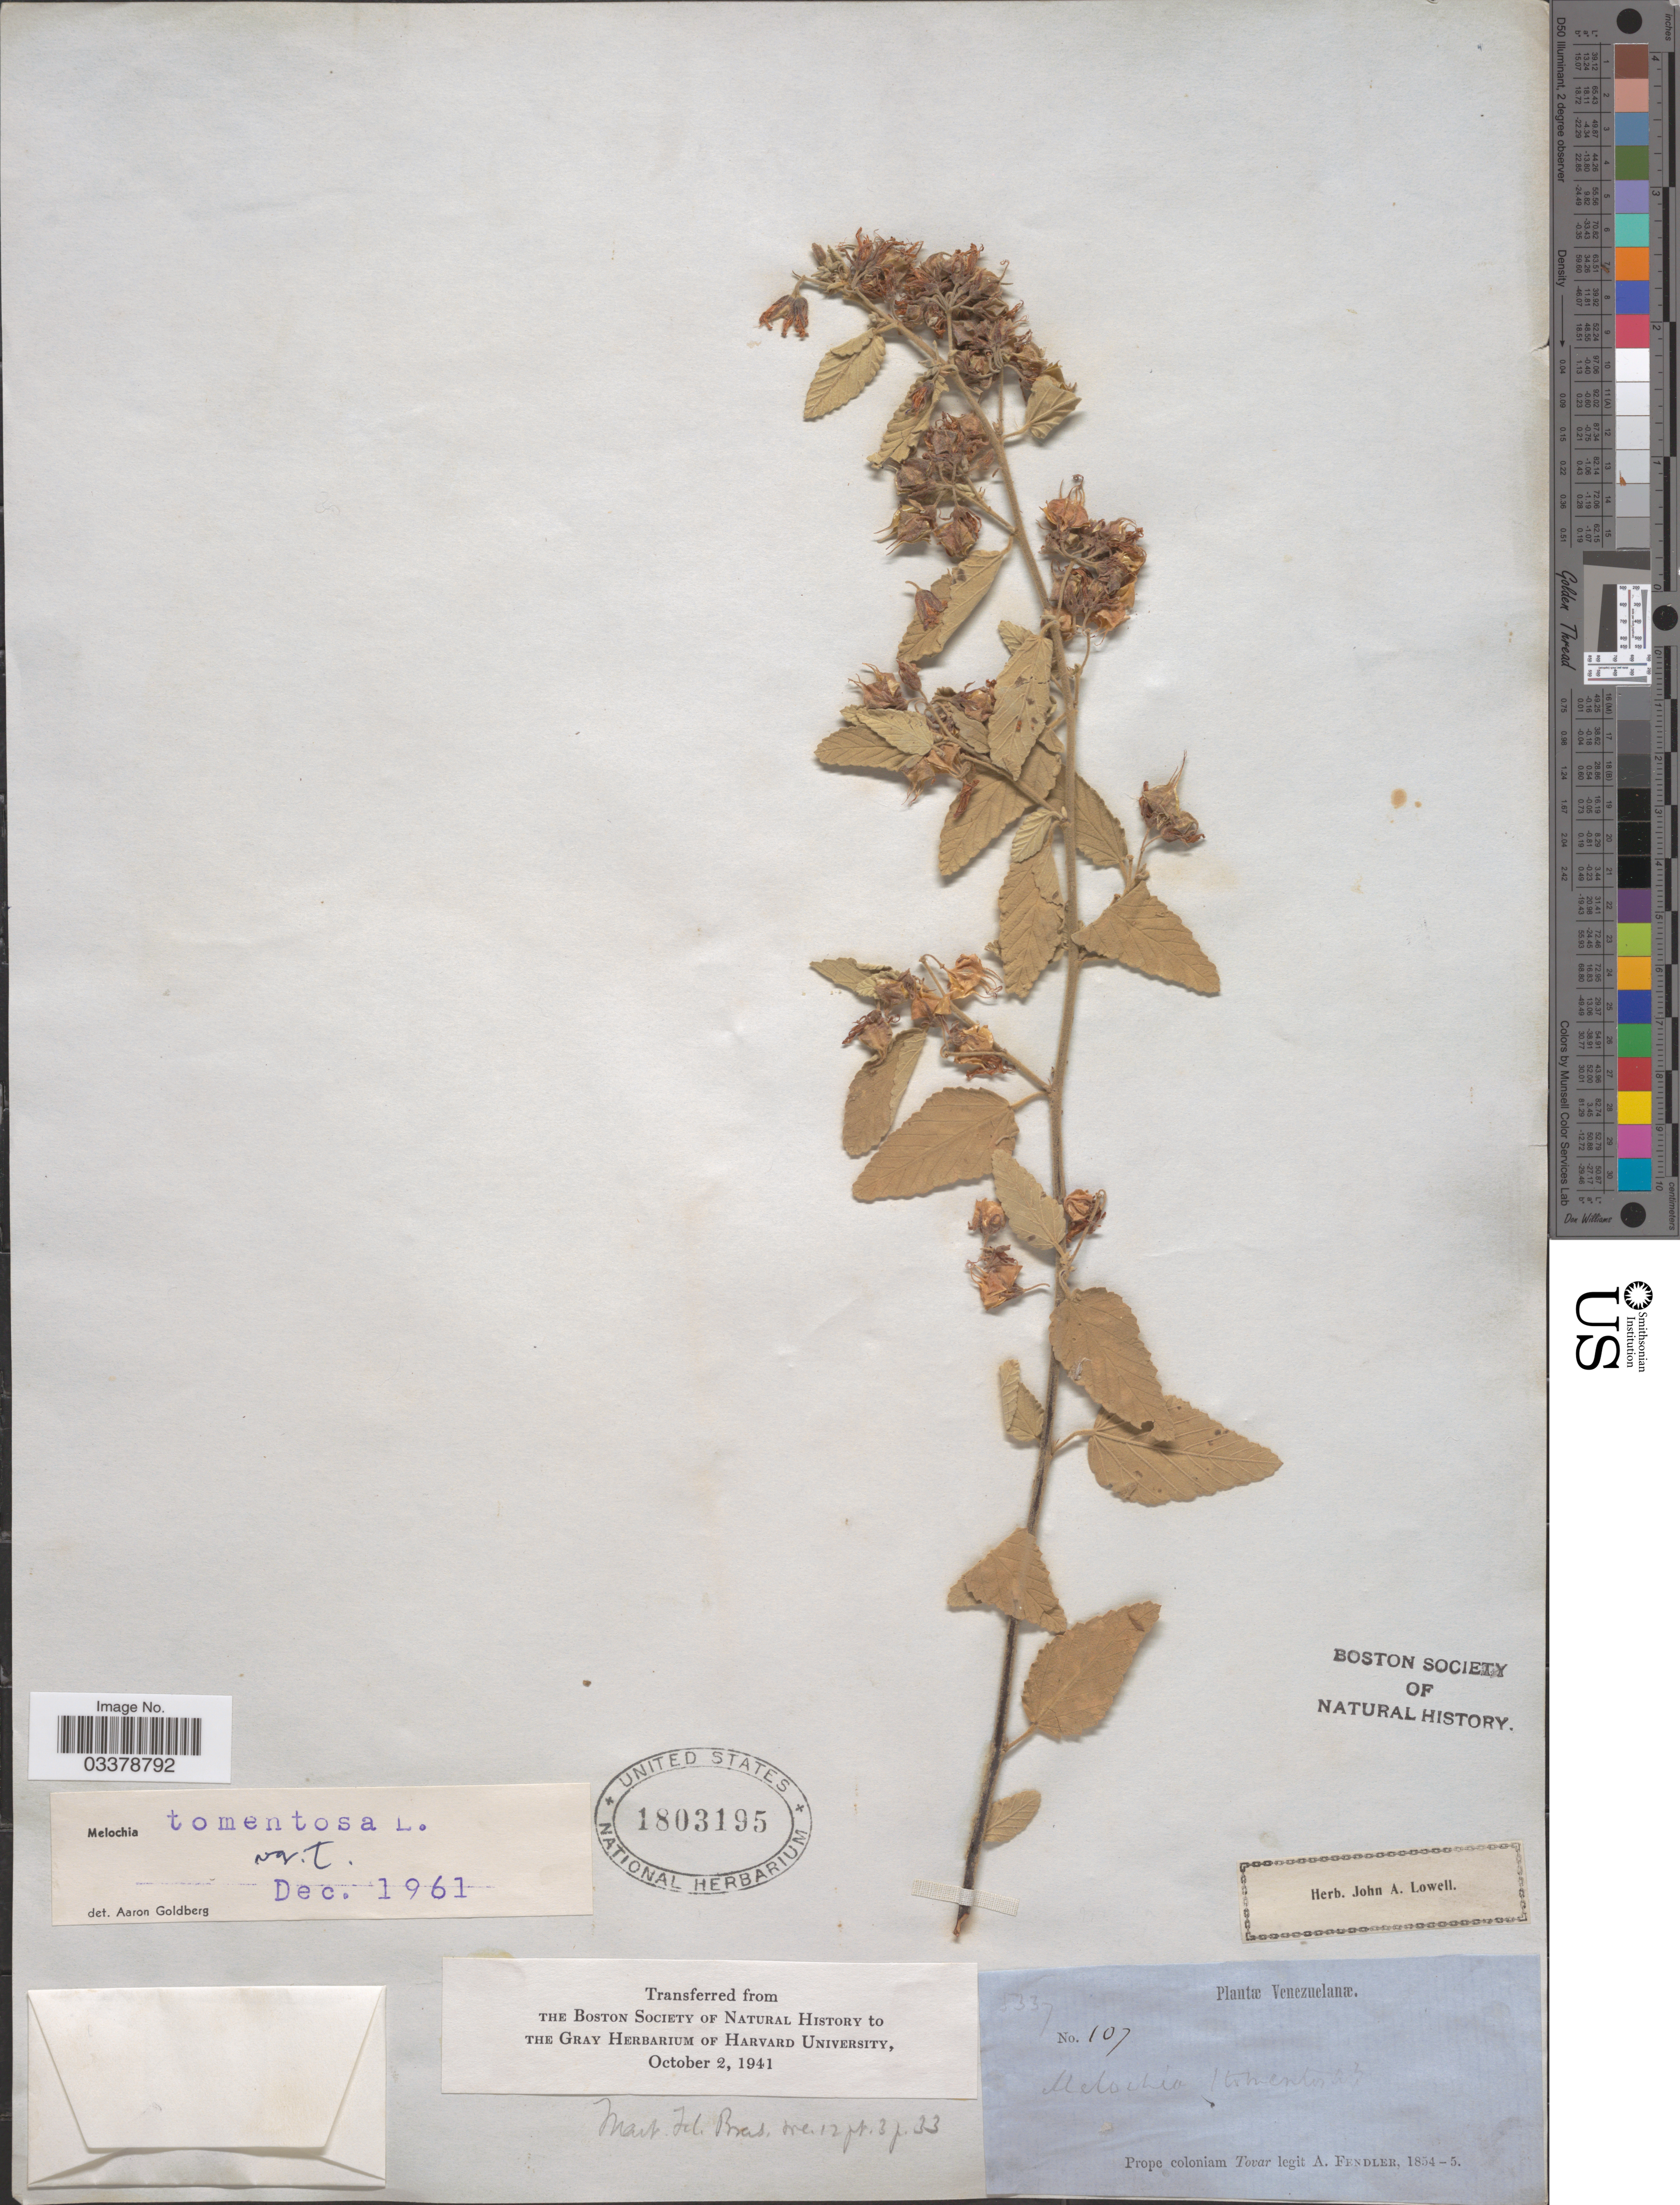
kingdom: Plantae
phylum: Tracheophyta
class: Magnoliopsida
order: Malvales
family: Malvaceae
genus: Melochia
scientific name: Melochia tomentosa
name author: L.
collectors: A. Fendler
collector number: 107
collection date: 1854/1855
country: Venezuela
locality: Prope coloniam Tovar.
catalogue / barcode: US 1803195